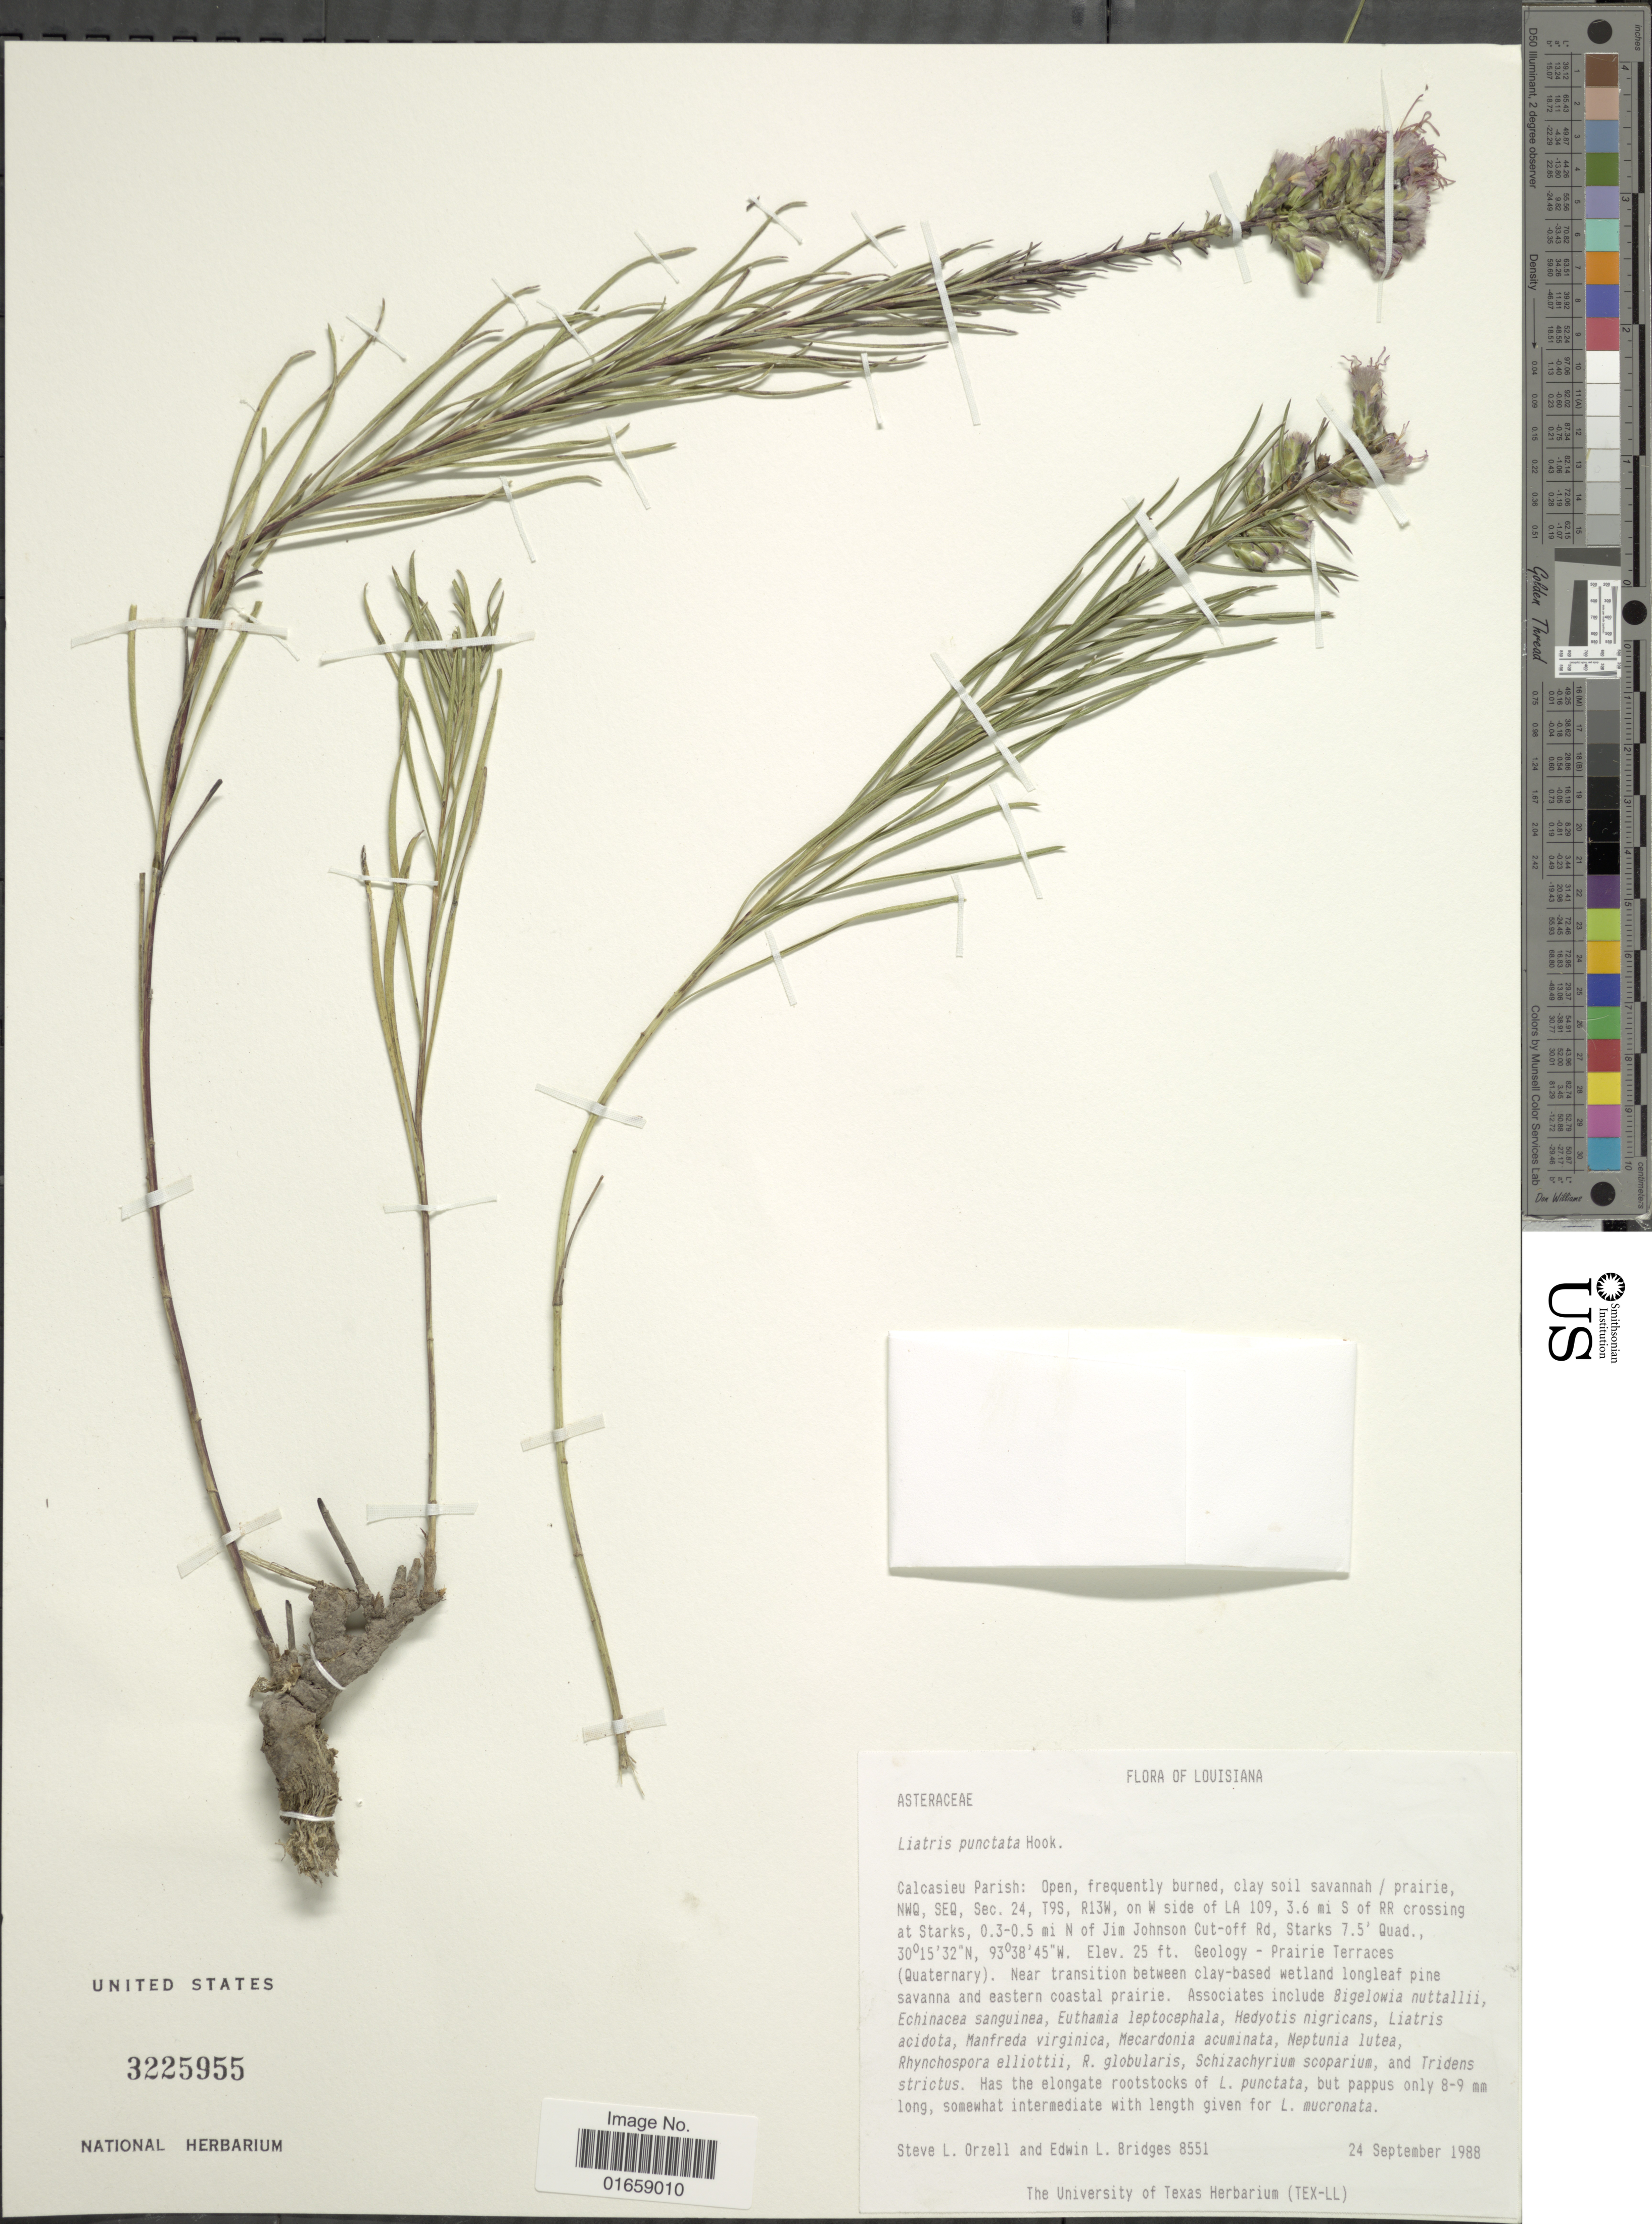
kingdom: Plantae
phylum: Tracheophyta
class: Magnoliopsida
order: Asterales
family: Asteraceae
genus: Liatris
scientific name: Liatris punctata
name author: Hook.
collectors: S. Orzell & E. Bridges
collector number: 8551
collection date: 1988-09-24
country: United States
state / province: Louisiana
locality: Calcasieu Parish; Open, frequently burned, clay soil savannah/prairie, NWQ, SEQ, Sec. 24, T9S, R13W, on W side of LA 109, 3.6 mi S of RR crossing at Starks, 0.3-0.5 mi N of Jim Johnson Cut-off Rd, Starks 7.5', Quad, Geology-Prairie Terraces (Quaternary), Near transition between clay-based wetland long leaf pine, savanna and eastern coastal prairie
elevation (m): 8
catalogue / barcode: US 3225955